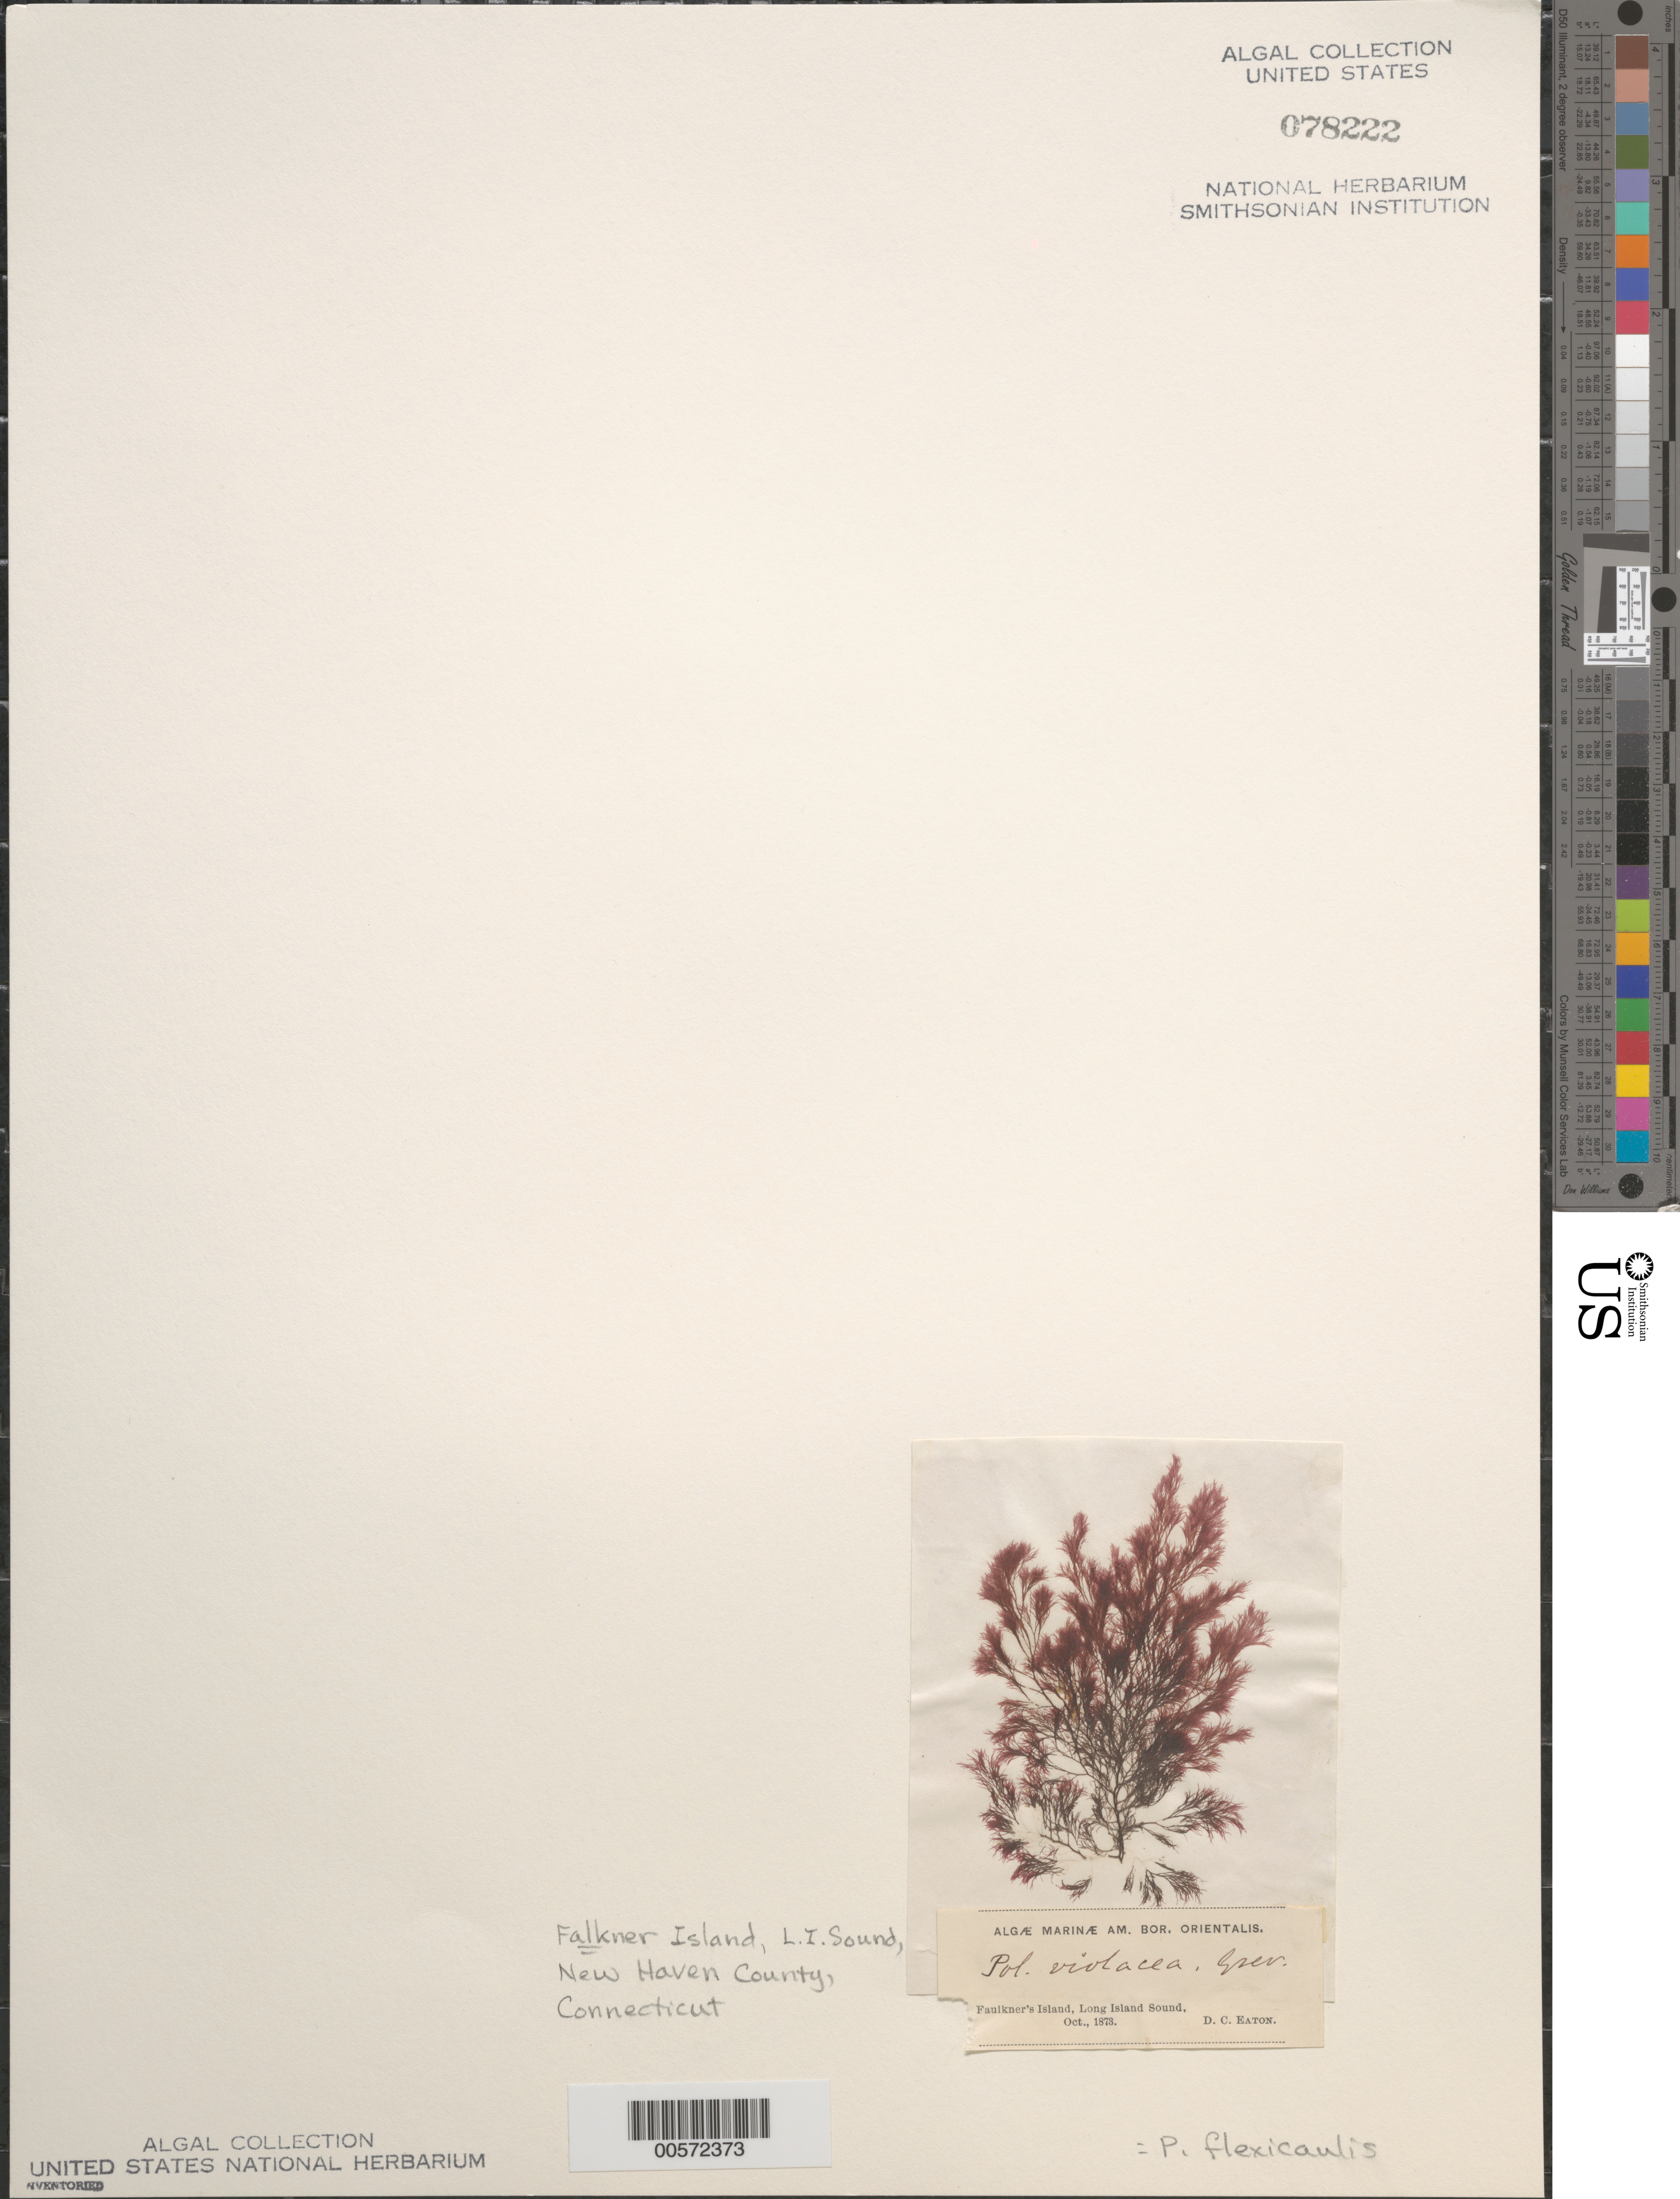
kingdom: Plantae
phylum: Rhodophyta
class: Florideophyceae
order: Ceramiales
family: Rhodomelaceae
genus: Leptosiphonia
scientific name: Leptosiphonia flexicaulis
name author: (Harv.) Savoie & G.W. Saunders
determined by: Algae name updating Project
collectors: D. C. Eaton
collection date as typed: Oct 1873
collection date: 1873-10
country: United States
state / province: Connecticut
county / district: New Haven County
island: Falkner Island (Faulkner's I.)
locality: Long Island Sound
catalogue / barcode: US 78222